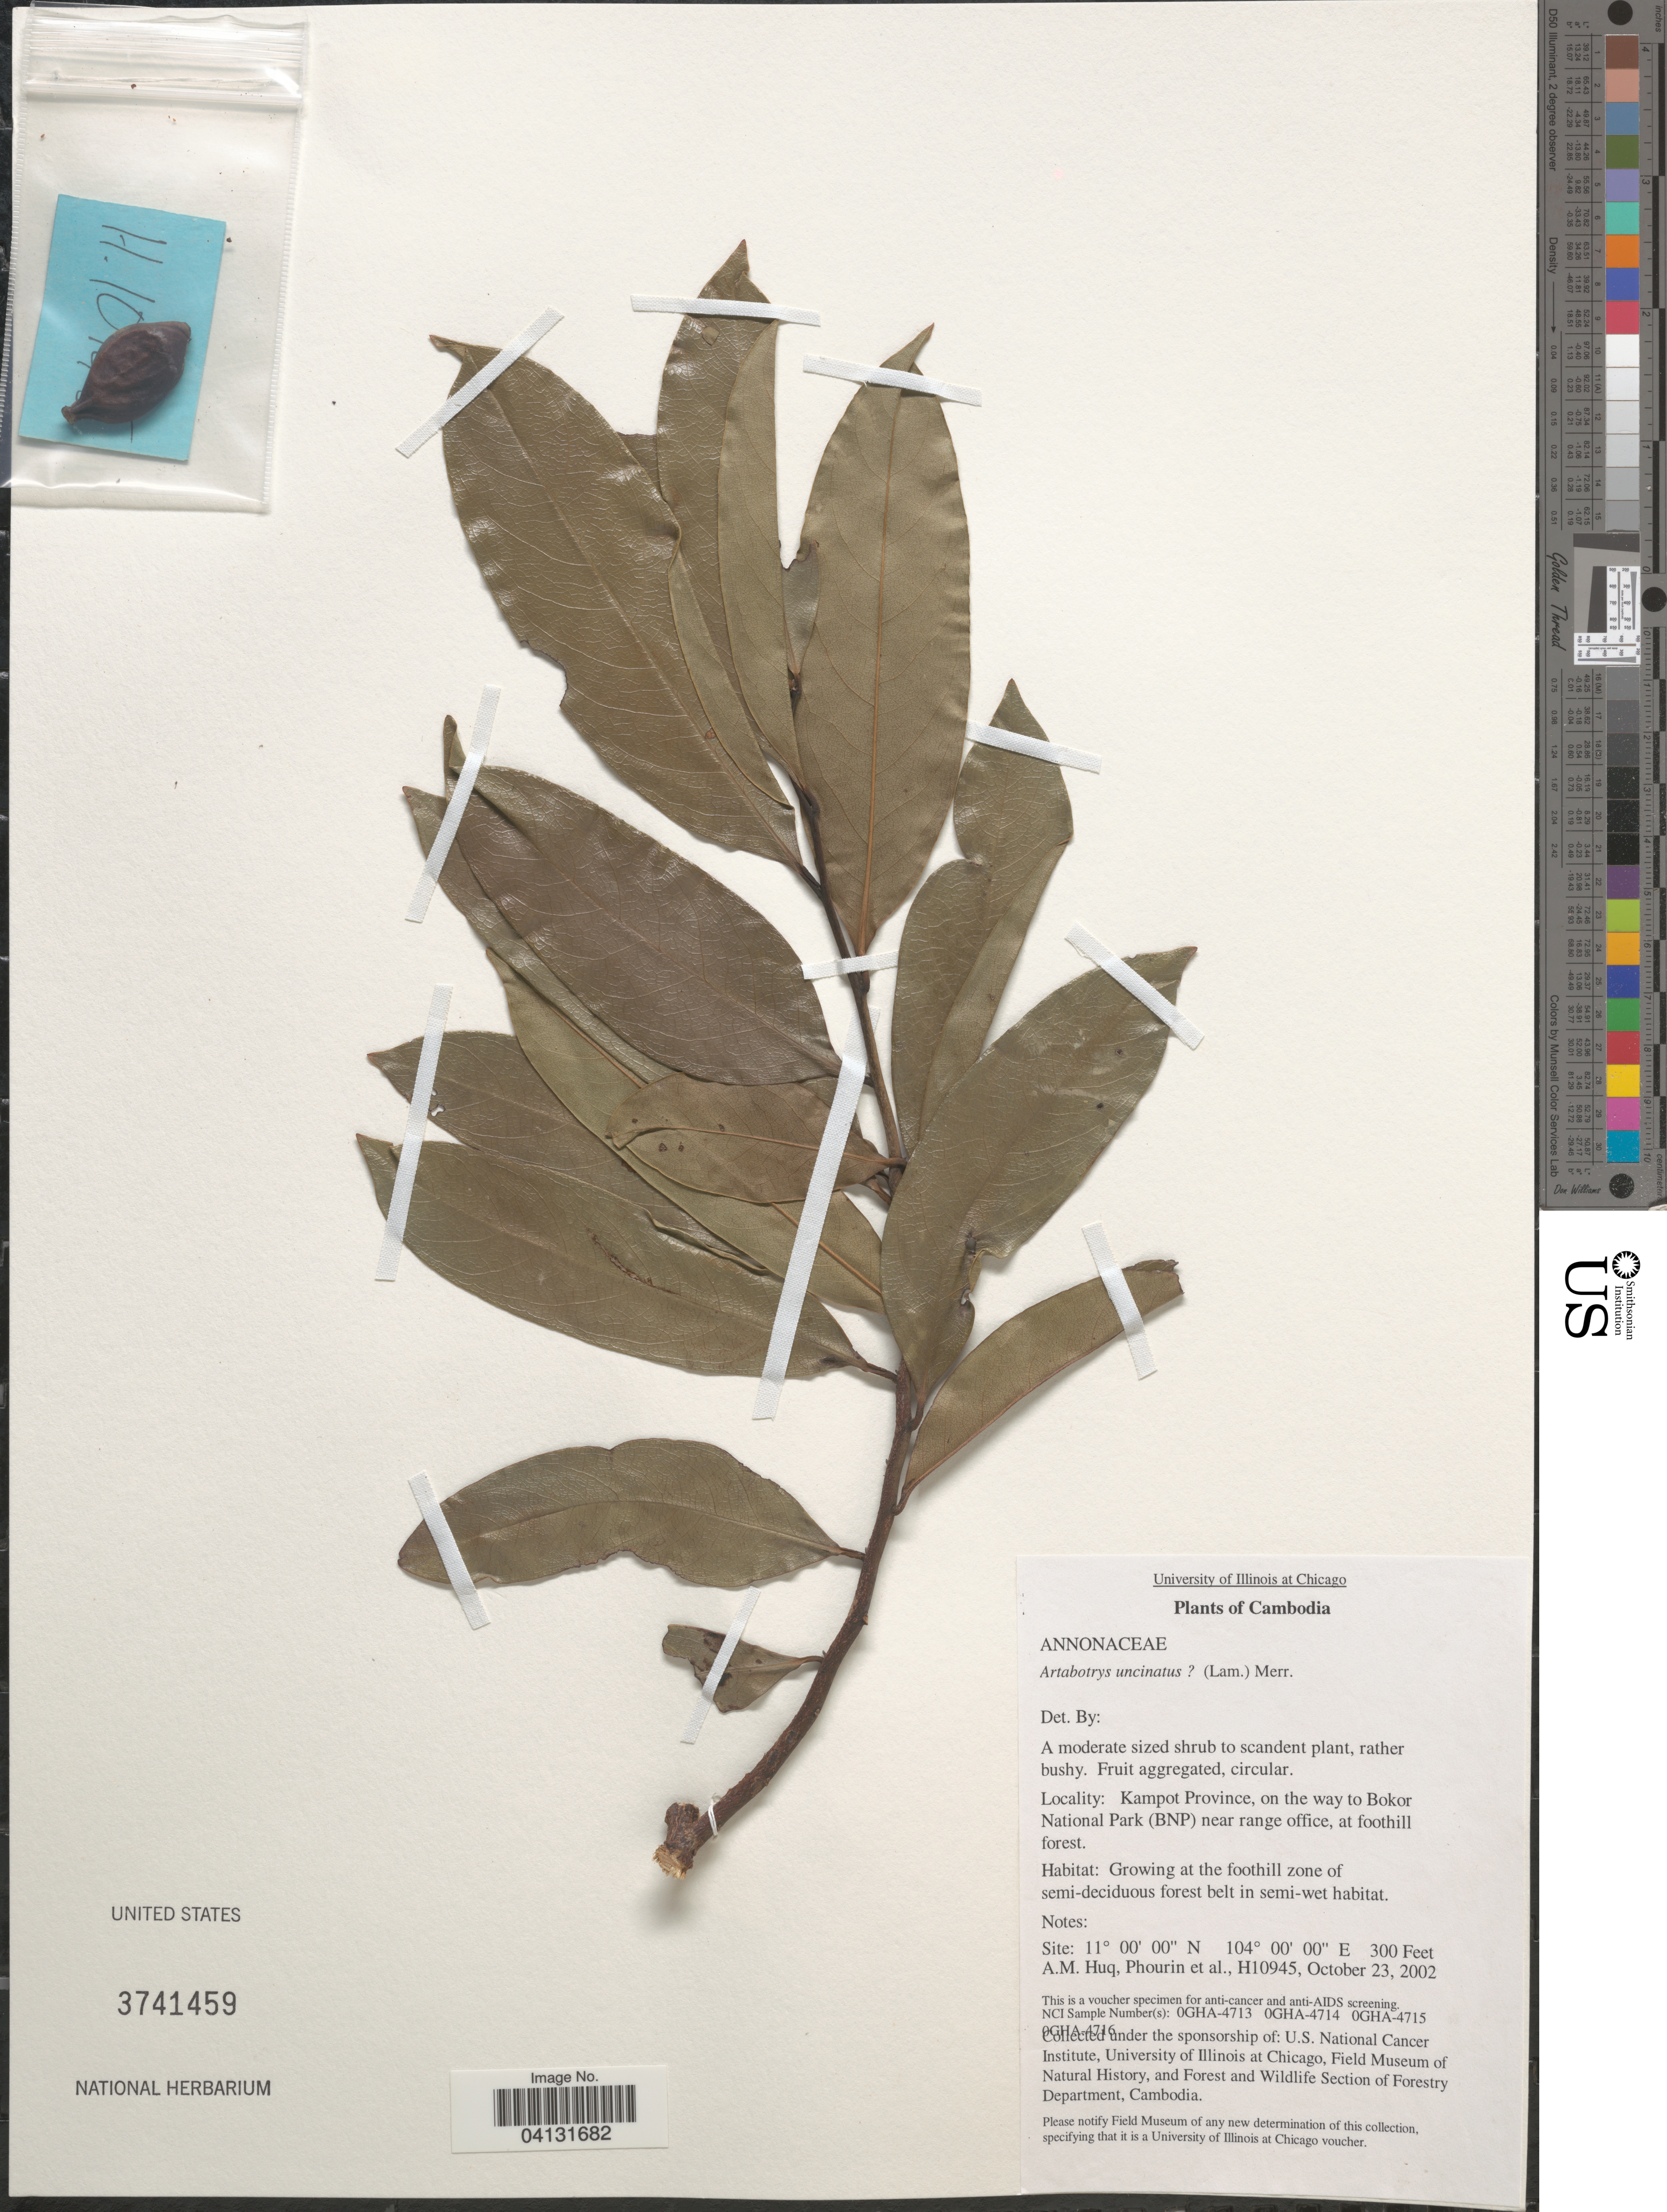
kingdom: Plantae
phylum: Tracheophyta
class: Magnoliopsida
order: Magnoliales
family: Annonaceae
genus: Artabotrys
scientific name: Artabotrys hexapetalus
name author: (L. f.) Bhandari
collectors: A. M. Huq, -- Phourin & et al.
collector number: H10945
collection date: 2002-10-23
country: Cambodia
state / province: Kâmpât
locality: Kampot Province, on the way to Bokor National Park (BNP) near range office, at foothill forest.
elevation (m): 91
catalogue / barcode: US 3741459